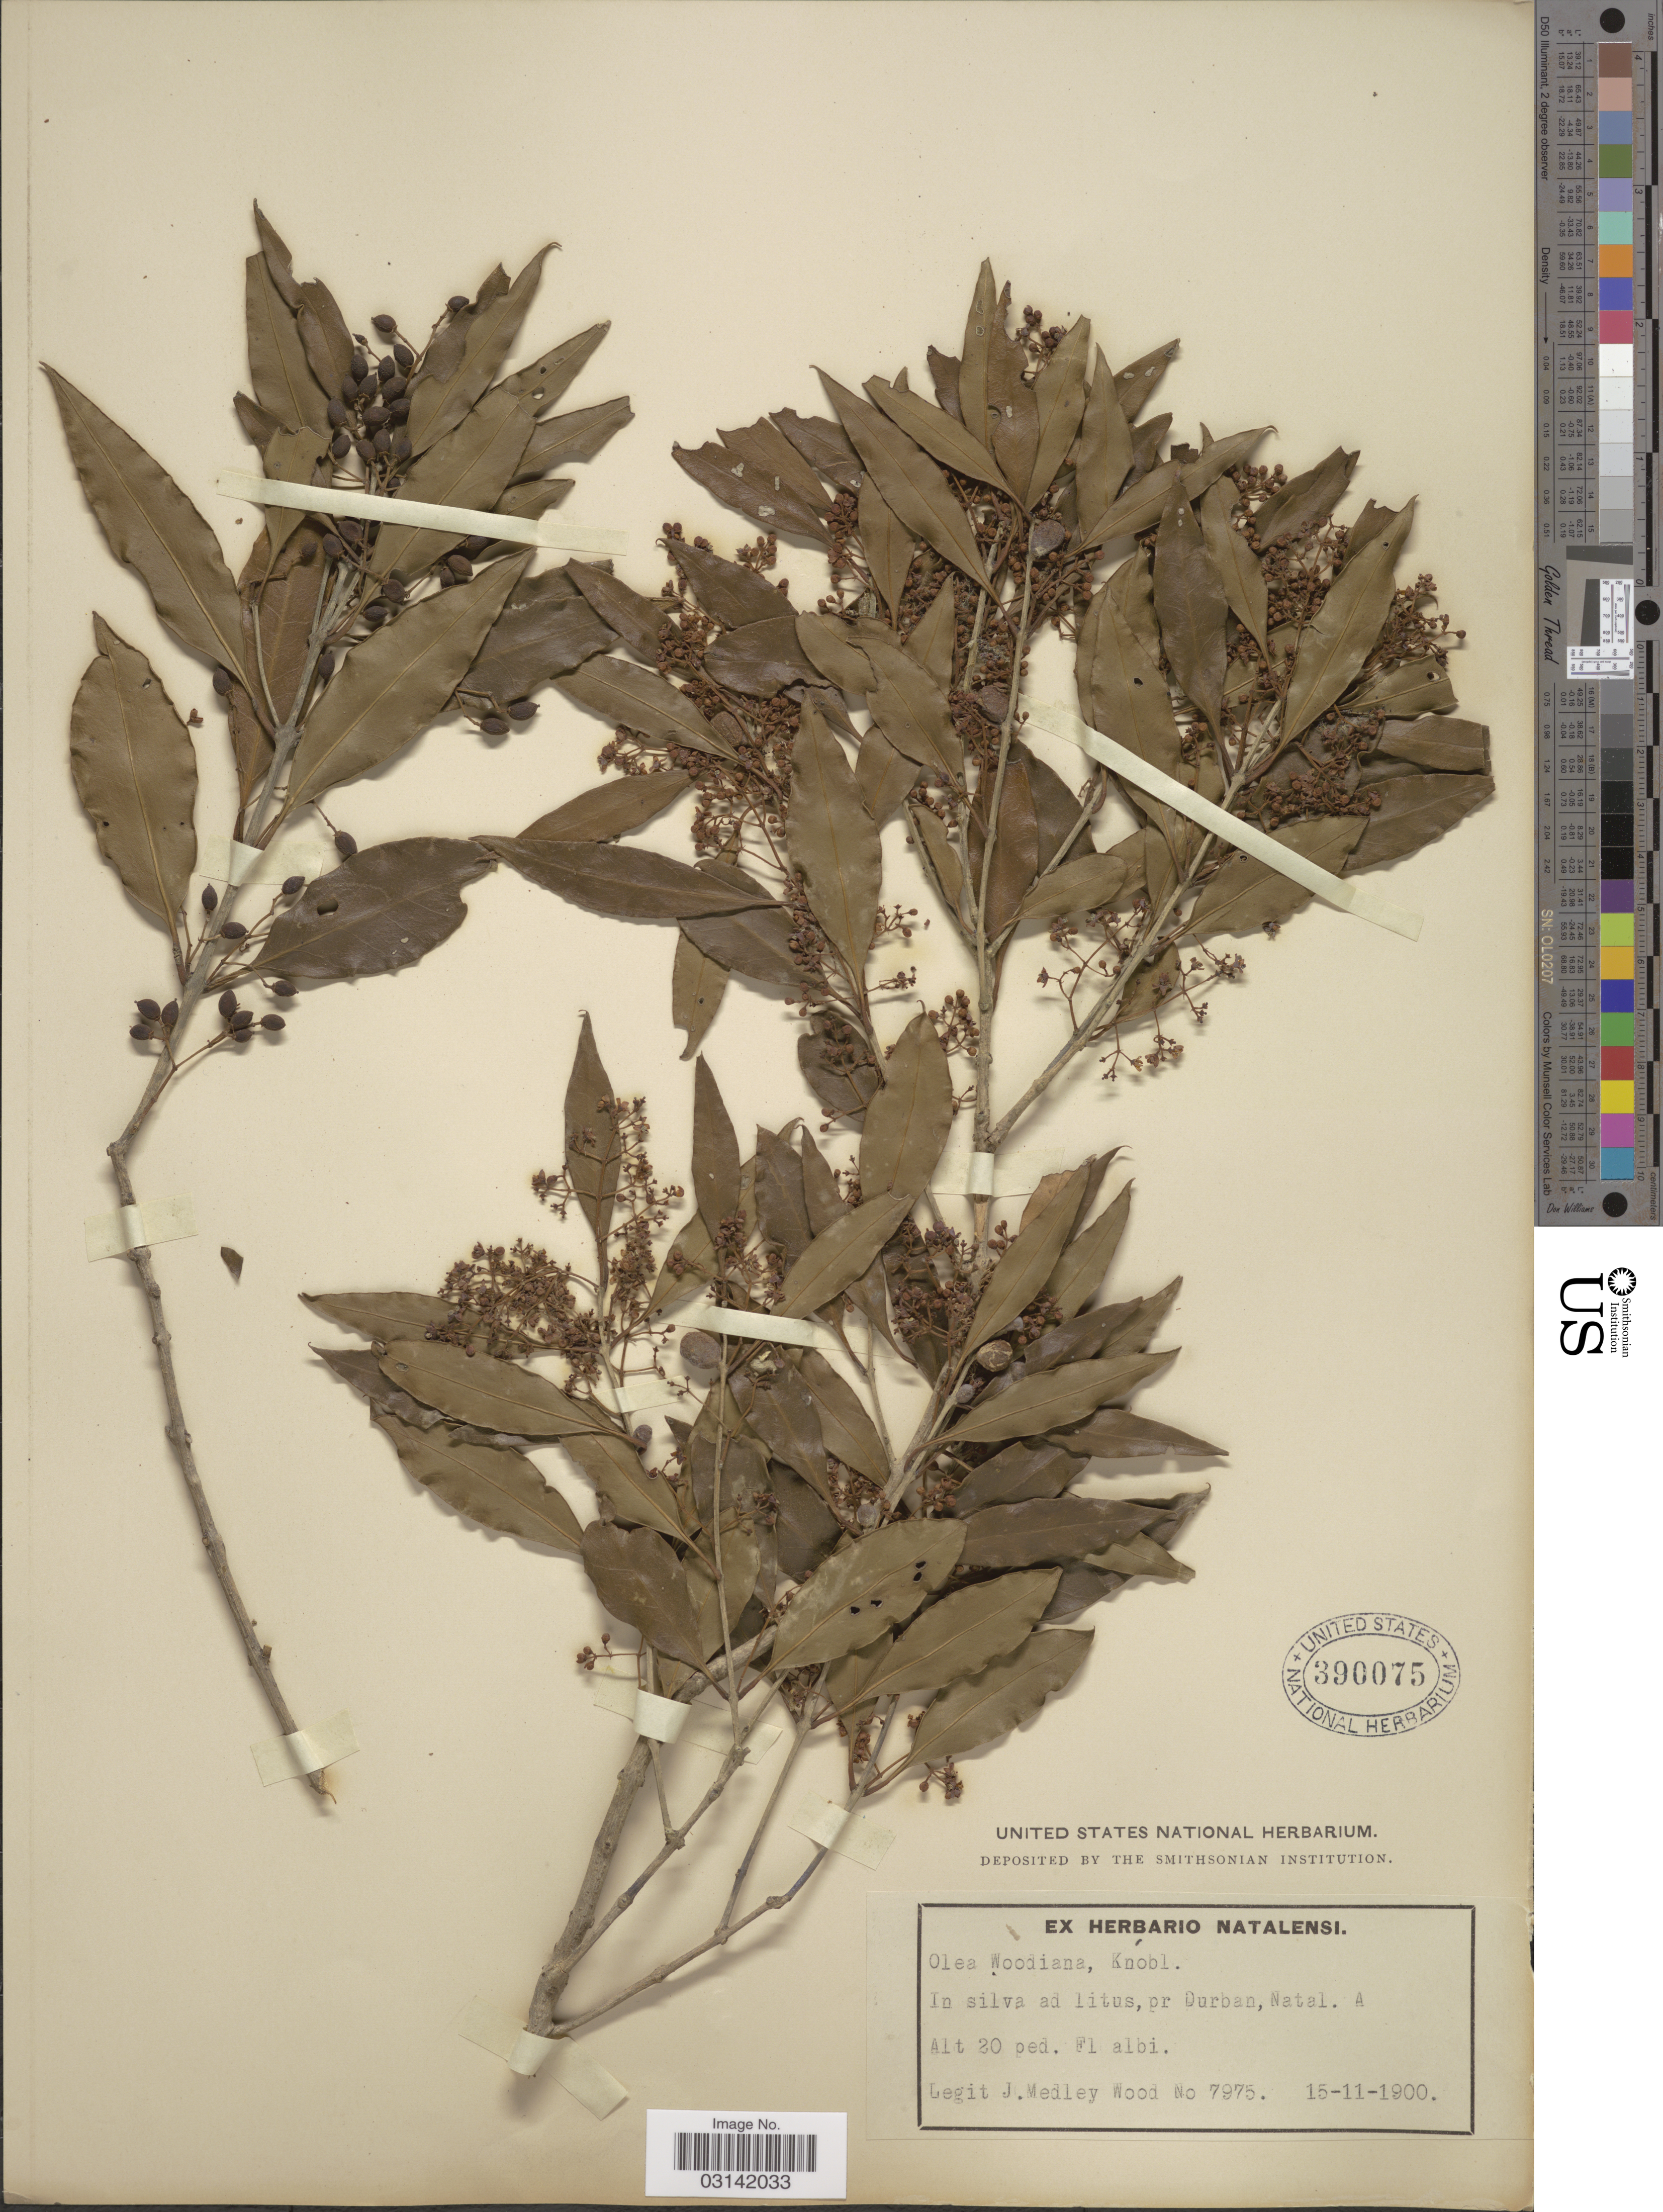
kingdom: Plantae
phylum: Tracheophyta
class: Magnoliopsida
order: Lamiales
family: Oleaceae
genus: Olea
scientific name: Olea woodiana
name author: Knobl.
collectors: J. Medley Wood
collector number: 7975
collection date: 1900-11-15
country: South Africa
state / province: KwaZulu-Natal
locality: In silva ad litus, pr Durban, Natal.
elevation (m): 6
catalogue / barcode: US 390075